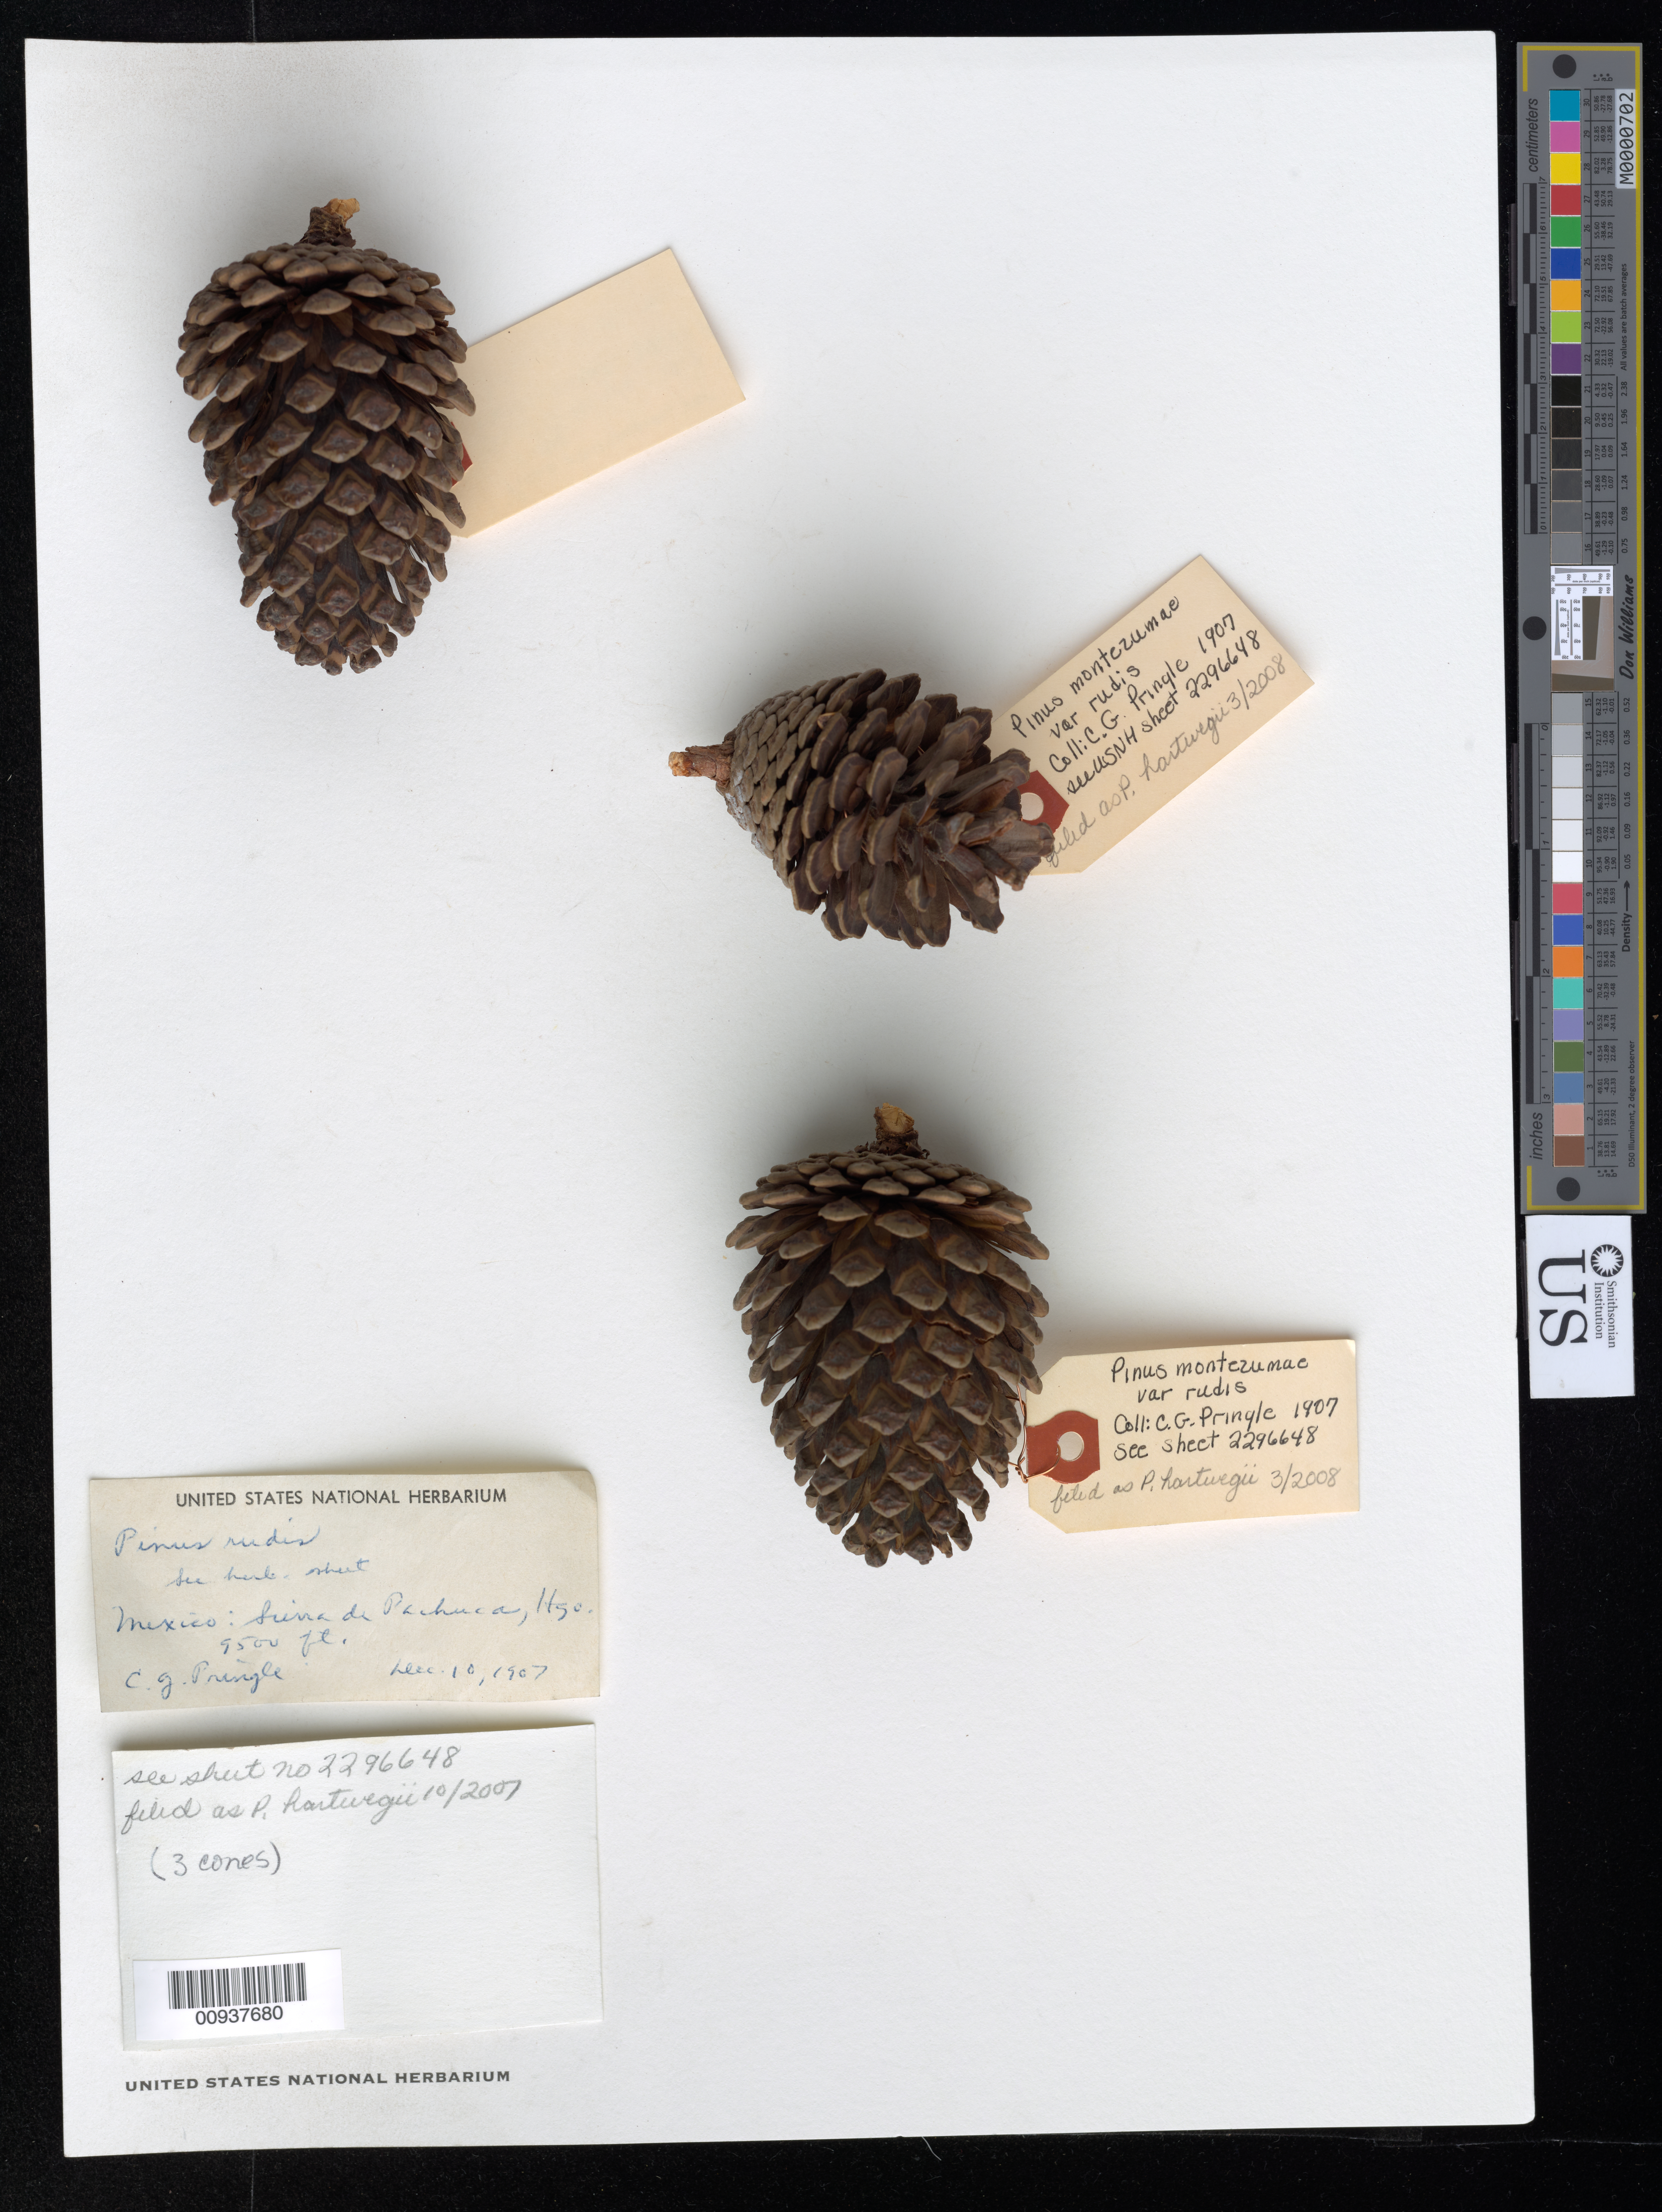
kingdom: Plantae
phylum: Tracheophyta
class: Pinopsida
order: Pinales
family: Pinaceae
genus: Pinus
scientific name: Pinus hartwegii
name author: Lindl.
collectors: C. G. Pringle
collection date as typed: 10 Dec 1907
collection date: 1907-12-10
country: Mexico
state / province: Hidalgo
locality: Sierra de Pachuca.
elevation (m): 2896